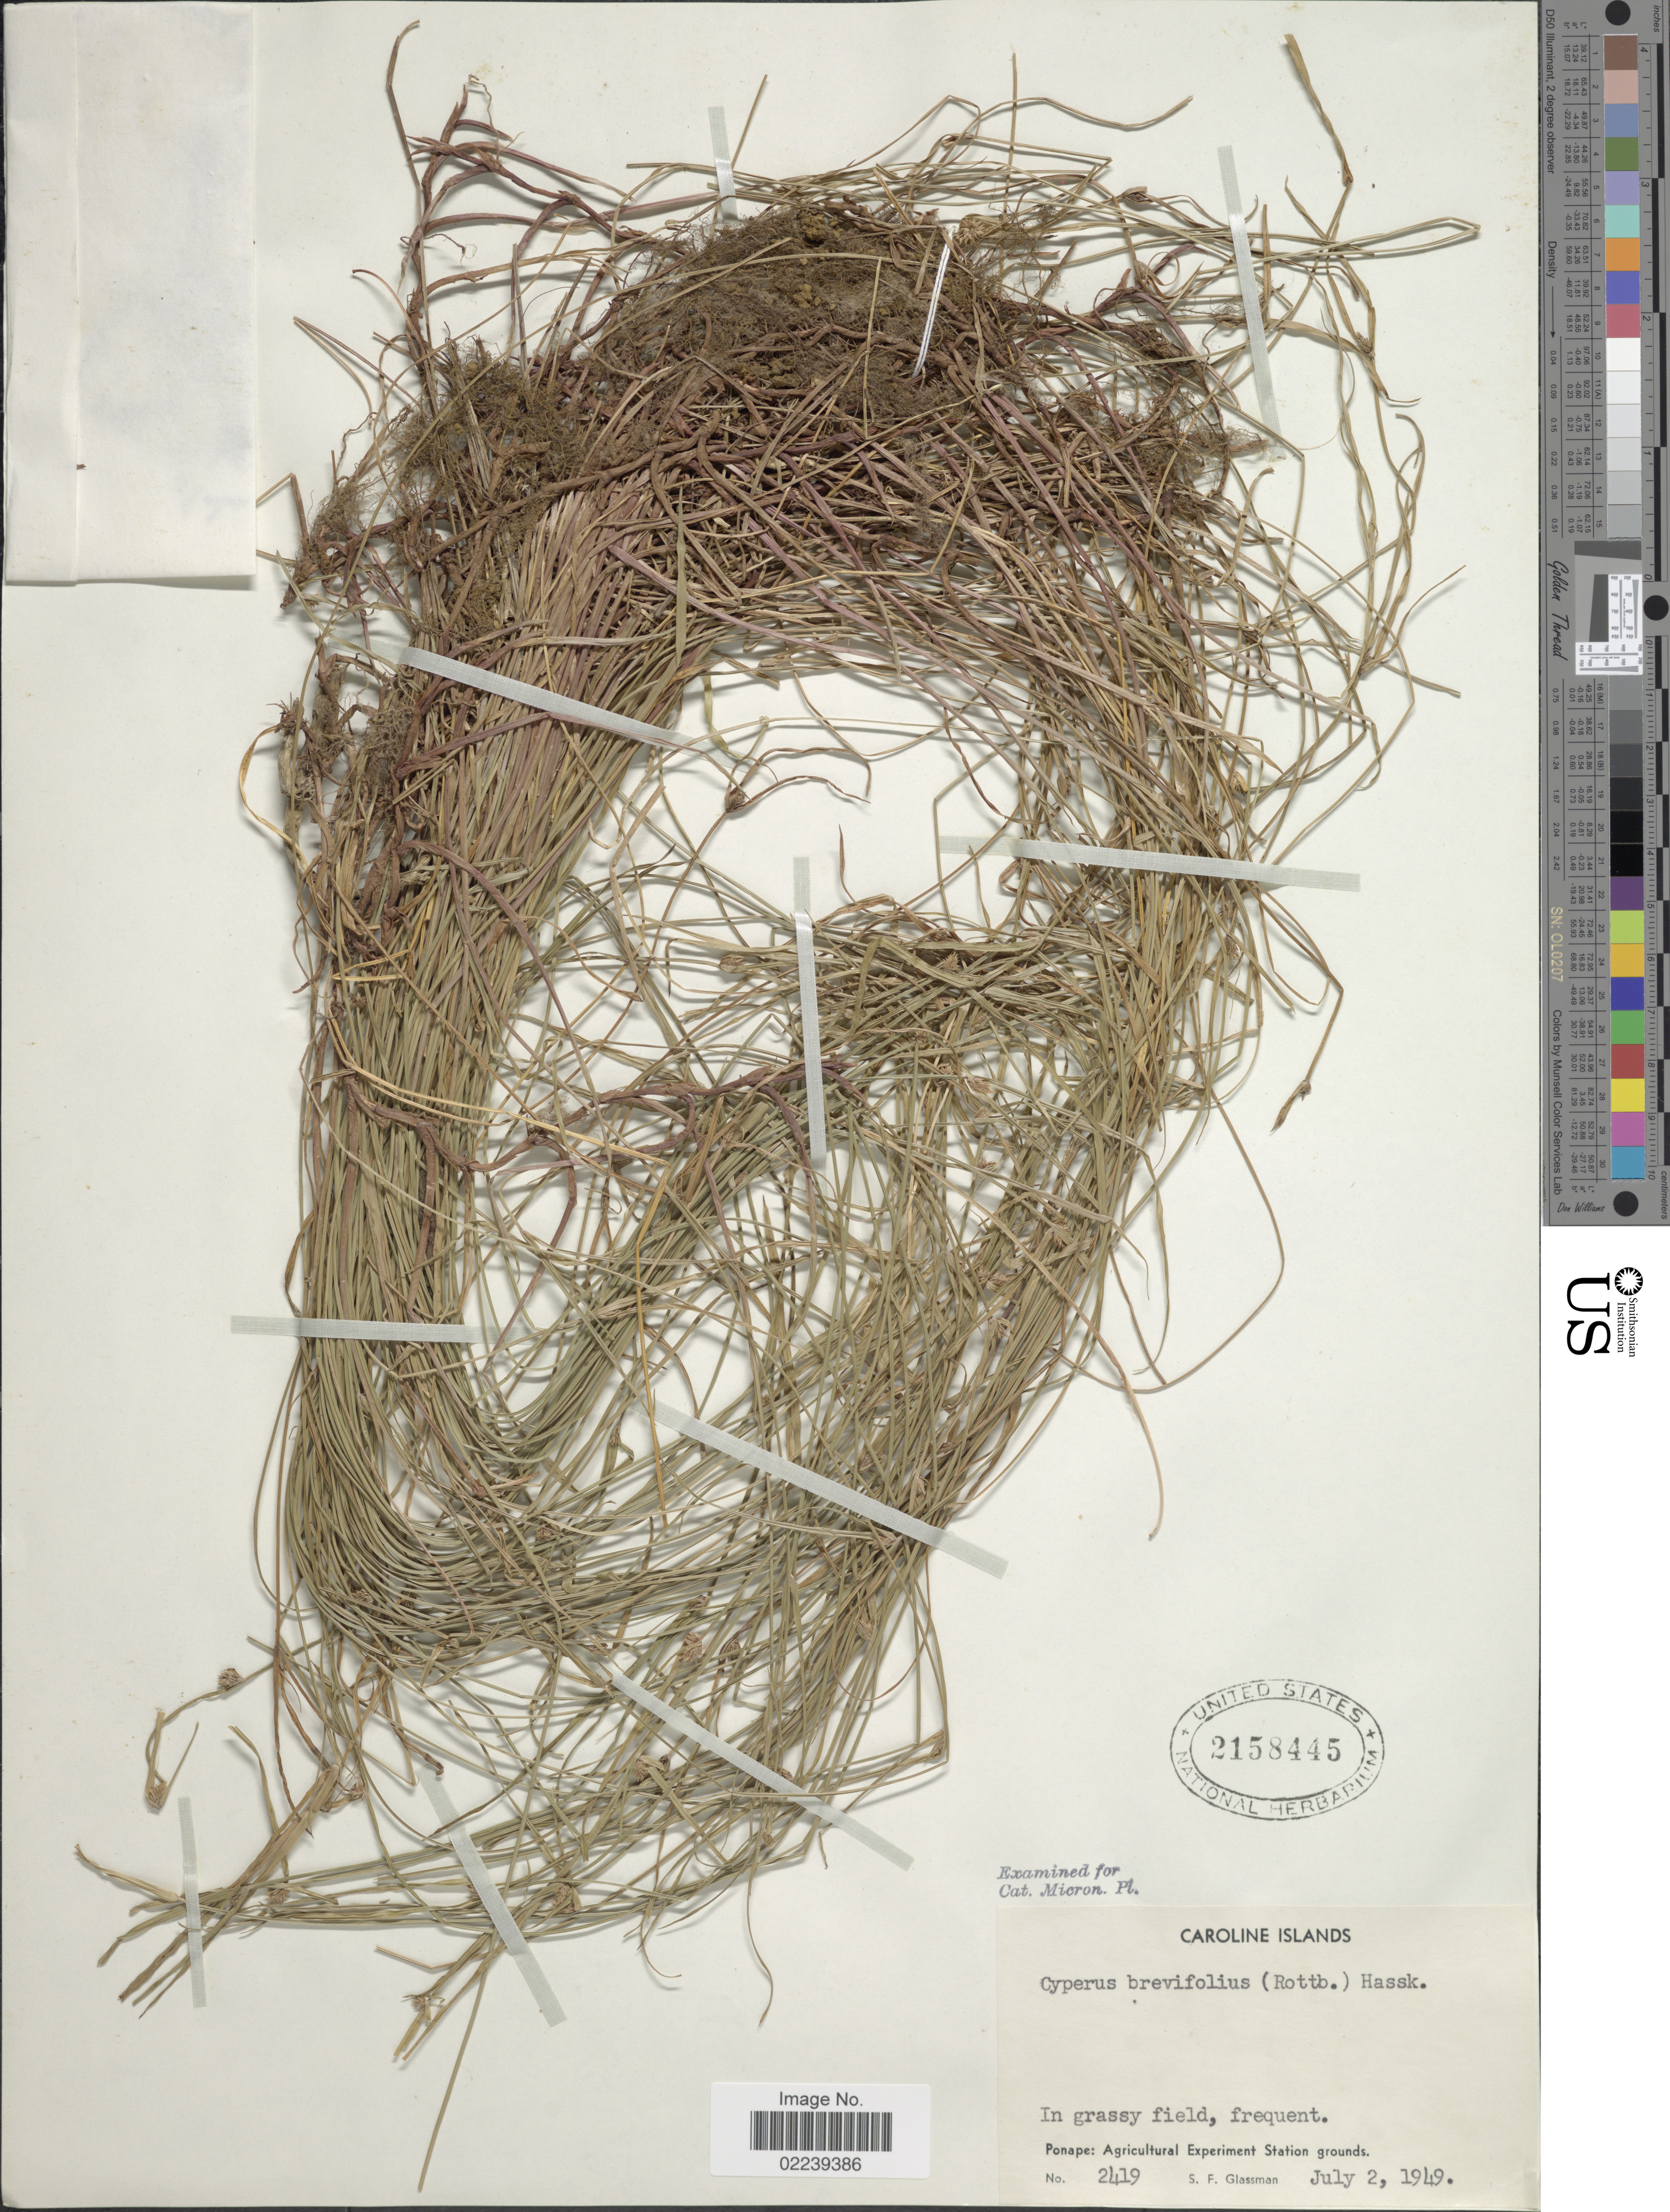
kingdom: Plantae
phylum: Tracheophyta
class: Liliopsida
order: Poales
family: Cyperaceae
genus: Cyperus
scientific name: Cyperus brevifolius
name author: (Rottb.) Hassk.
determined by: Strong, M. T., (US), Smithsonian Institution - National Museum of Natural History (UNITED STATES)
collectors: S. F. Glassman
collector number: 2419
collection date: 1949-07-02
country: Micronesia, Federated States of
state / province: Pohnpei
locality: Caroline Islands, In grassy field, frequent, Ponape: Agricultutal Experiment Station grounds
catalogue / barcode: US 2158445